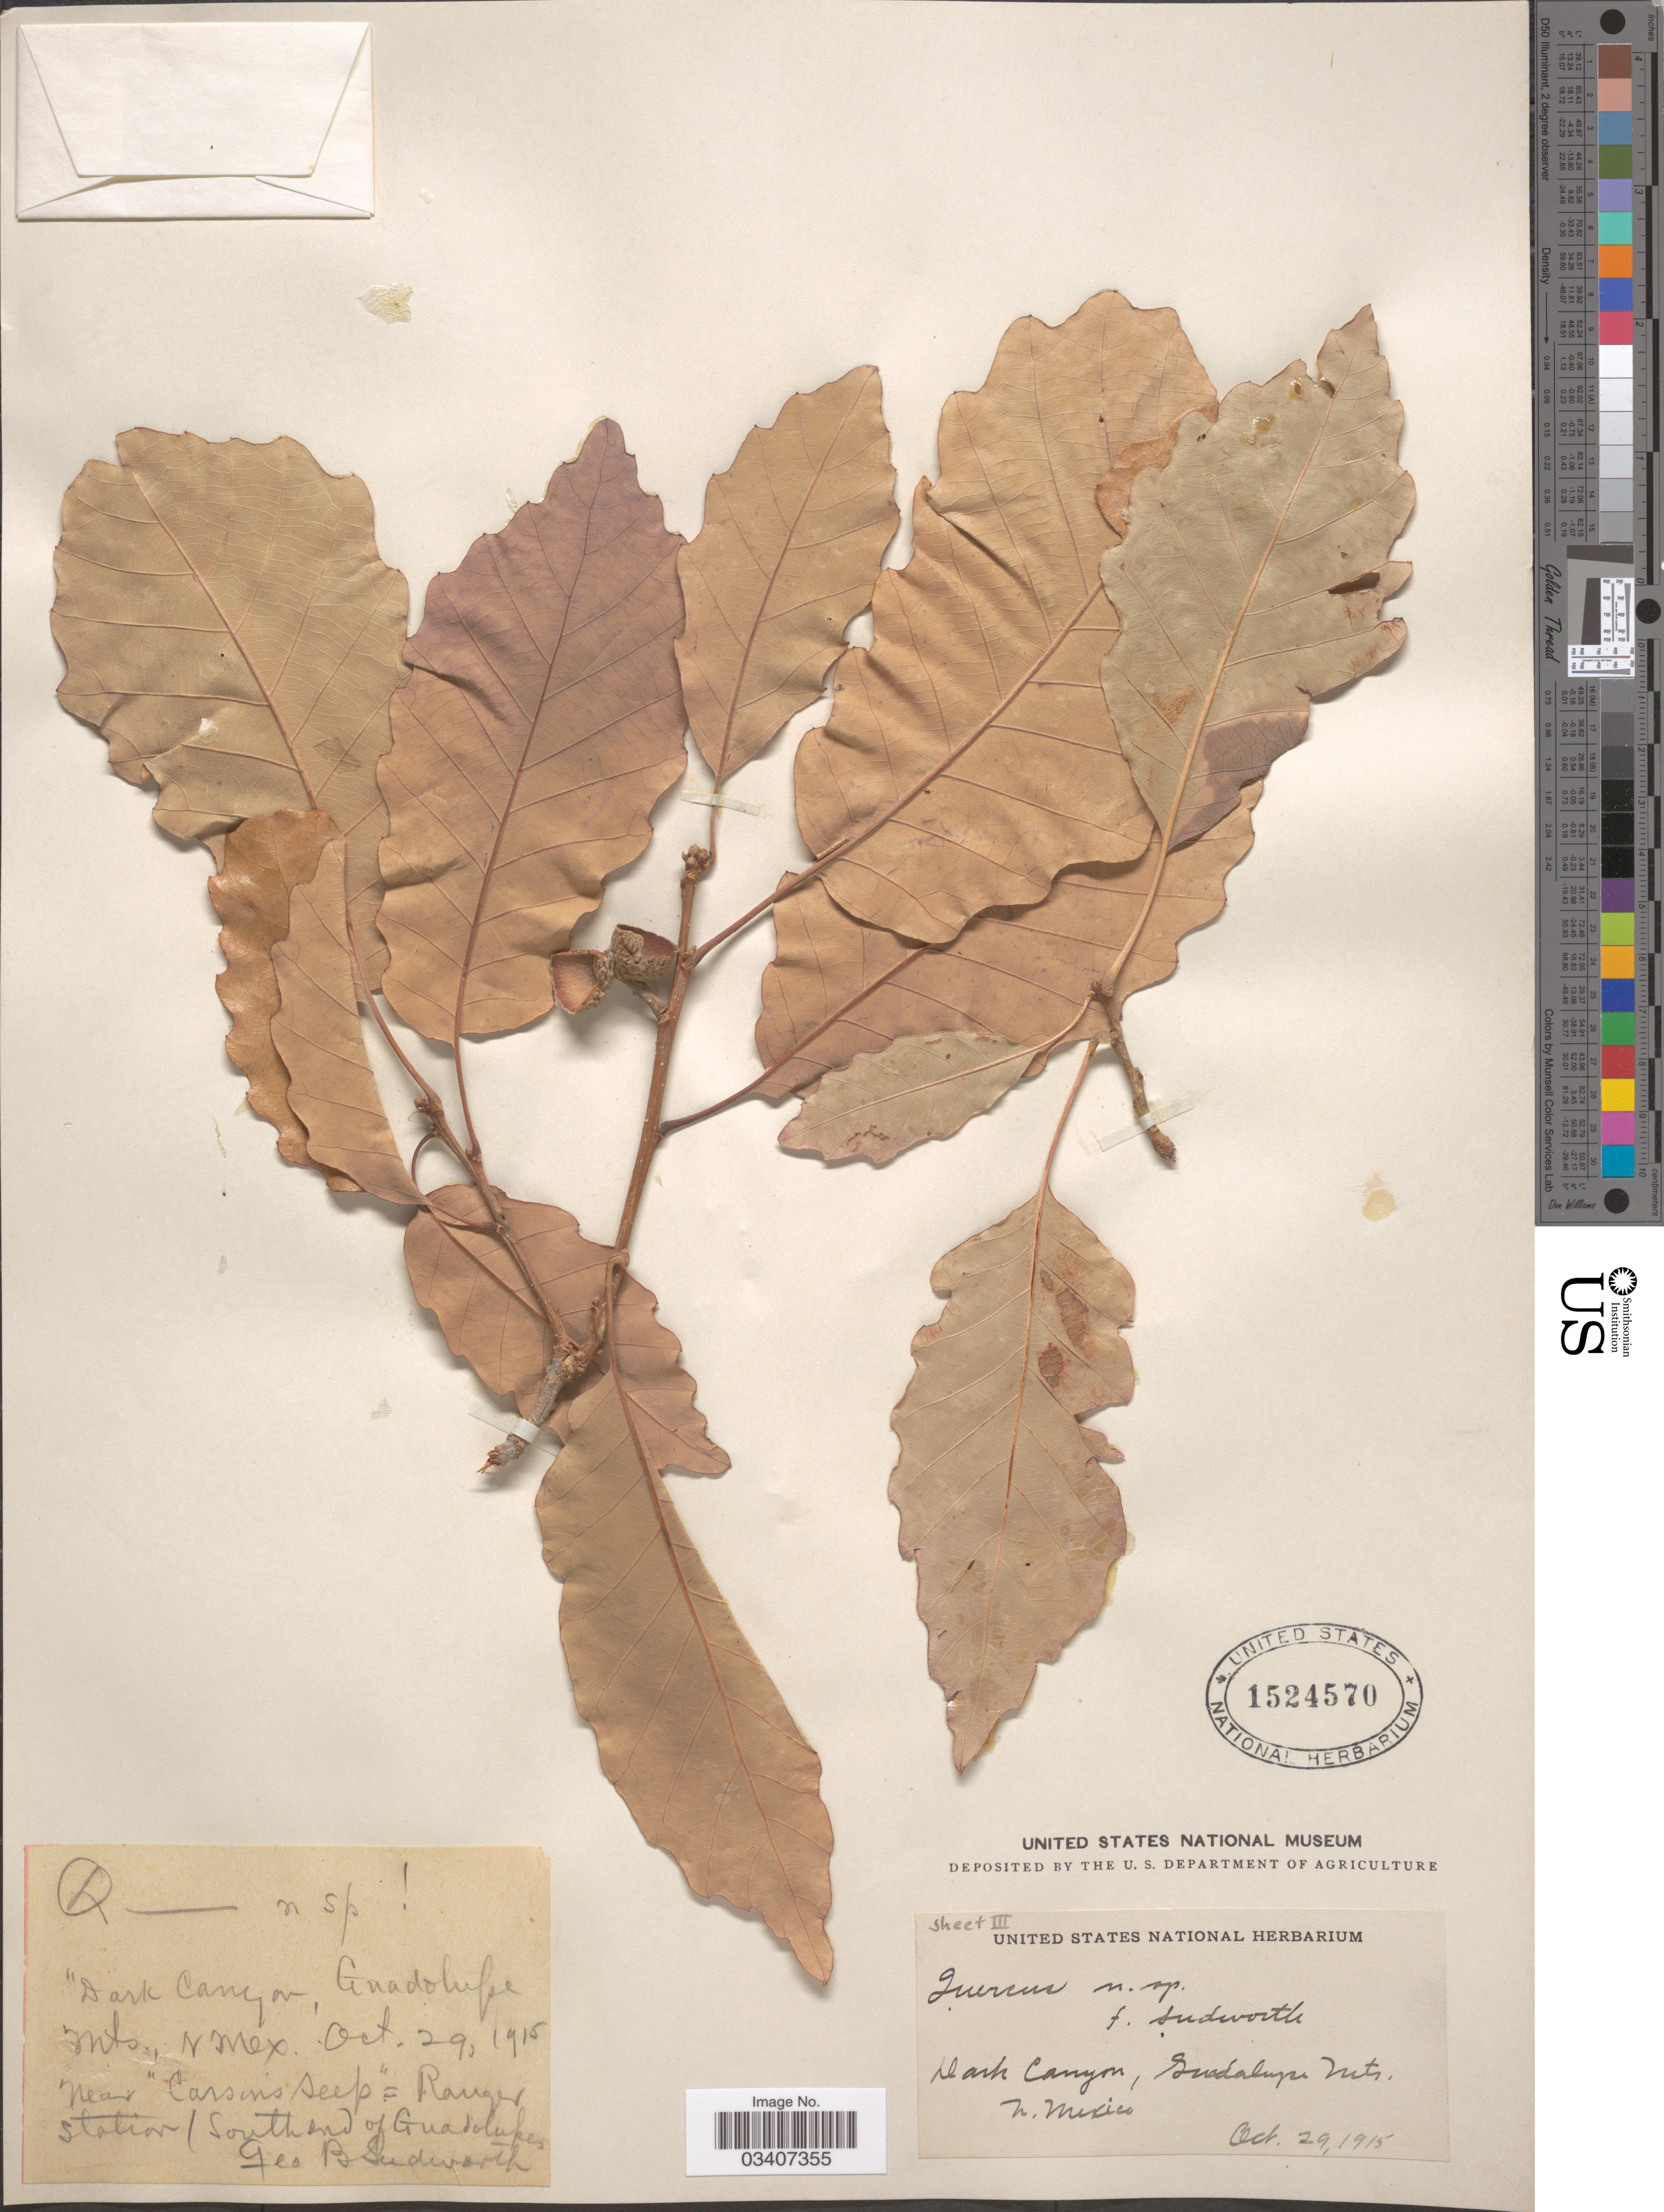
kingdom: Plantae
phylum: Tracheophyta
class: Magnoliopsida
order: Fagales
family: Fagaceae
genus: Quercus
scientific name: Quercus muehlenbergii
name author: Engelm.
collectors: G. B. Sudworth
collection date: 1915-10-29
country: United States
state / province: New Mexico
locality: Near " Carson's Seep" = Ranger Station (South end of Guadalupes), Dark Canyon, Guadalupe Mts.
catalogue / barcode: US 1524570